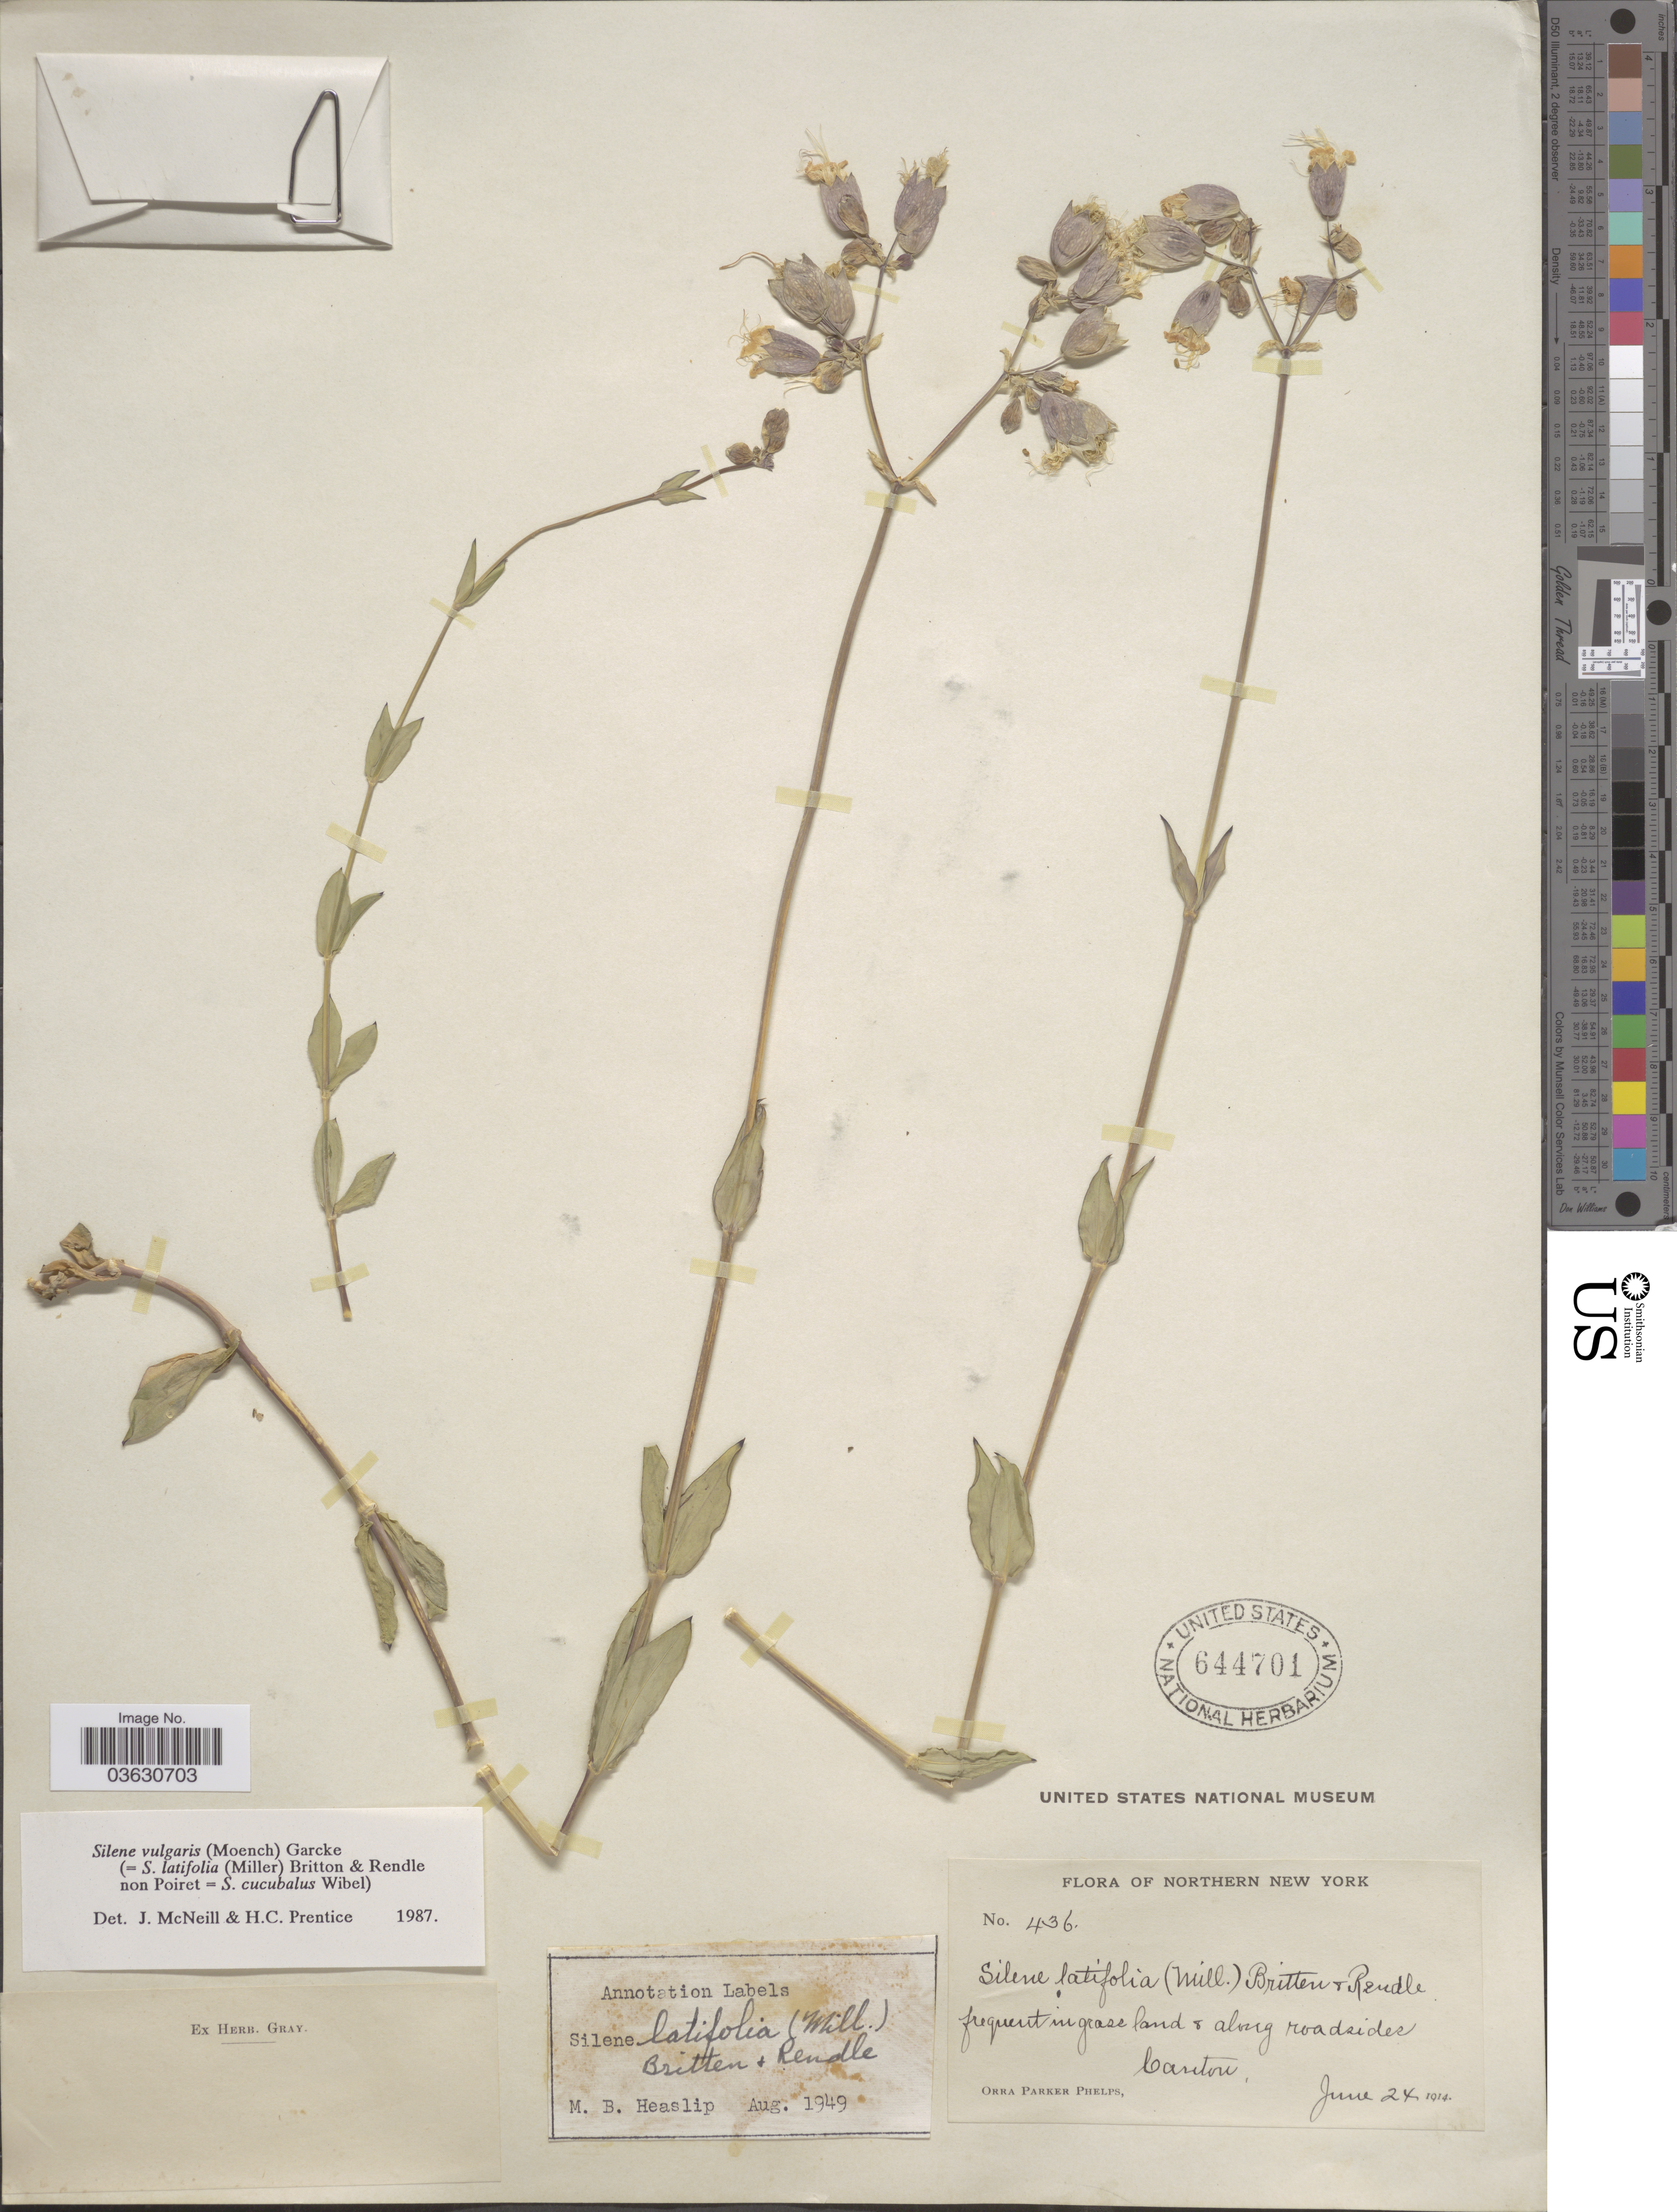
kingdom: Plantae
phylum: Tracheophyta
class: Magnoliopsida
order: Caryophyllales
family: Caryophyllaceae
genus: Silene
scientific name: Silene cucubalus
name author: L.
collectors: O. P. Phelps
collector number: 436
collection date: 1914-06-24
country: United States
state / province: New York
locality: Northern New York. Frequent in grass land & along roadsides Canton.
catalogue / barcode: US 644701